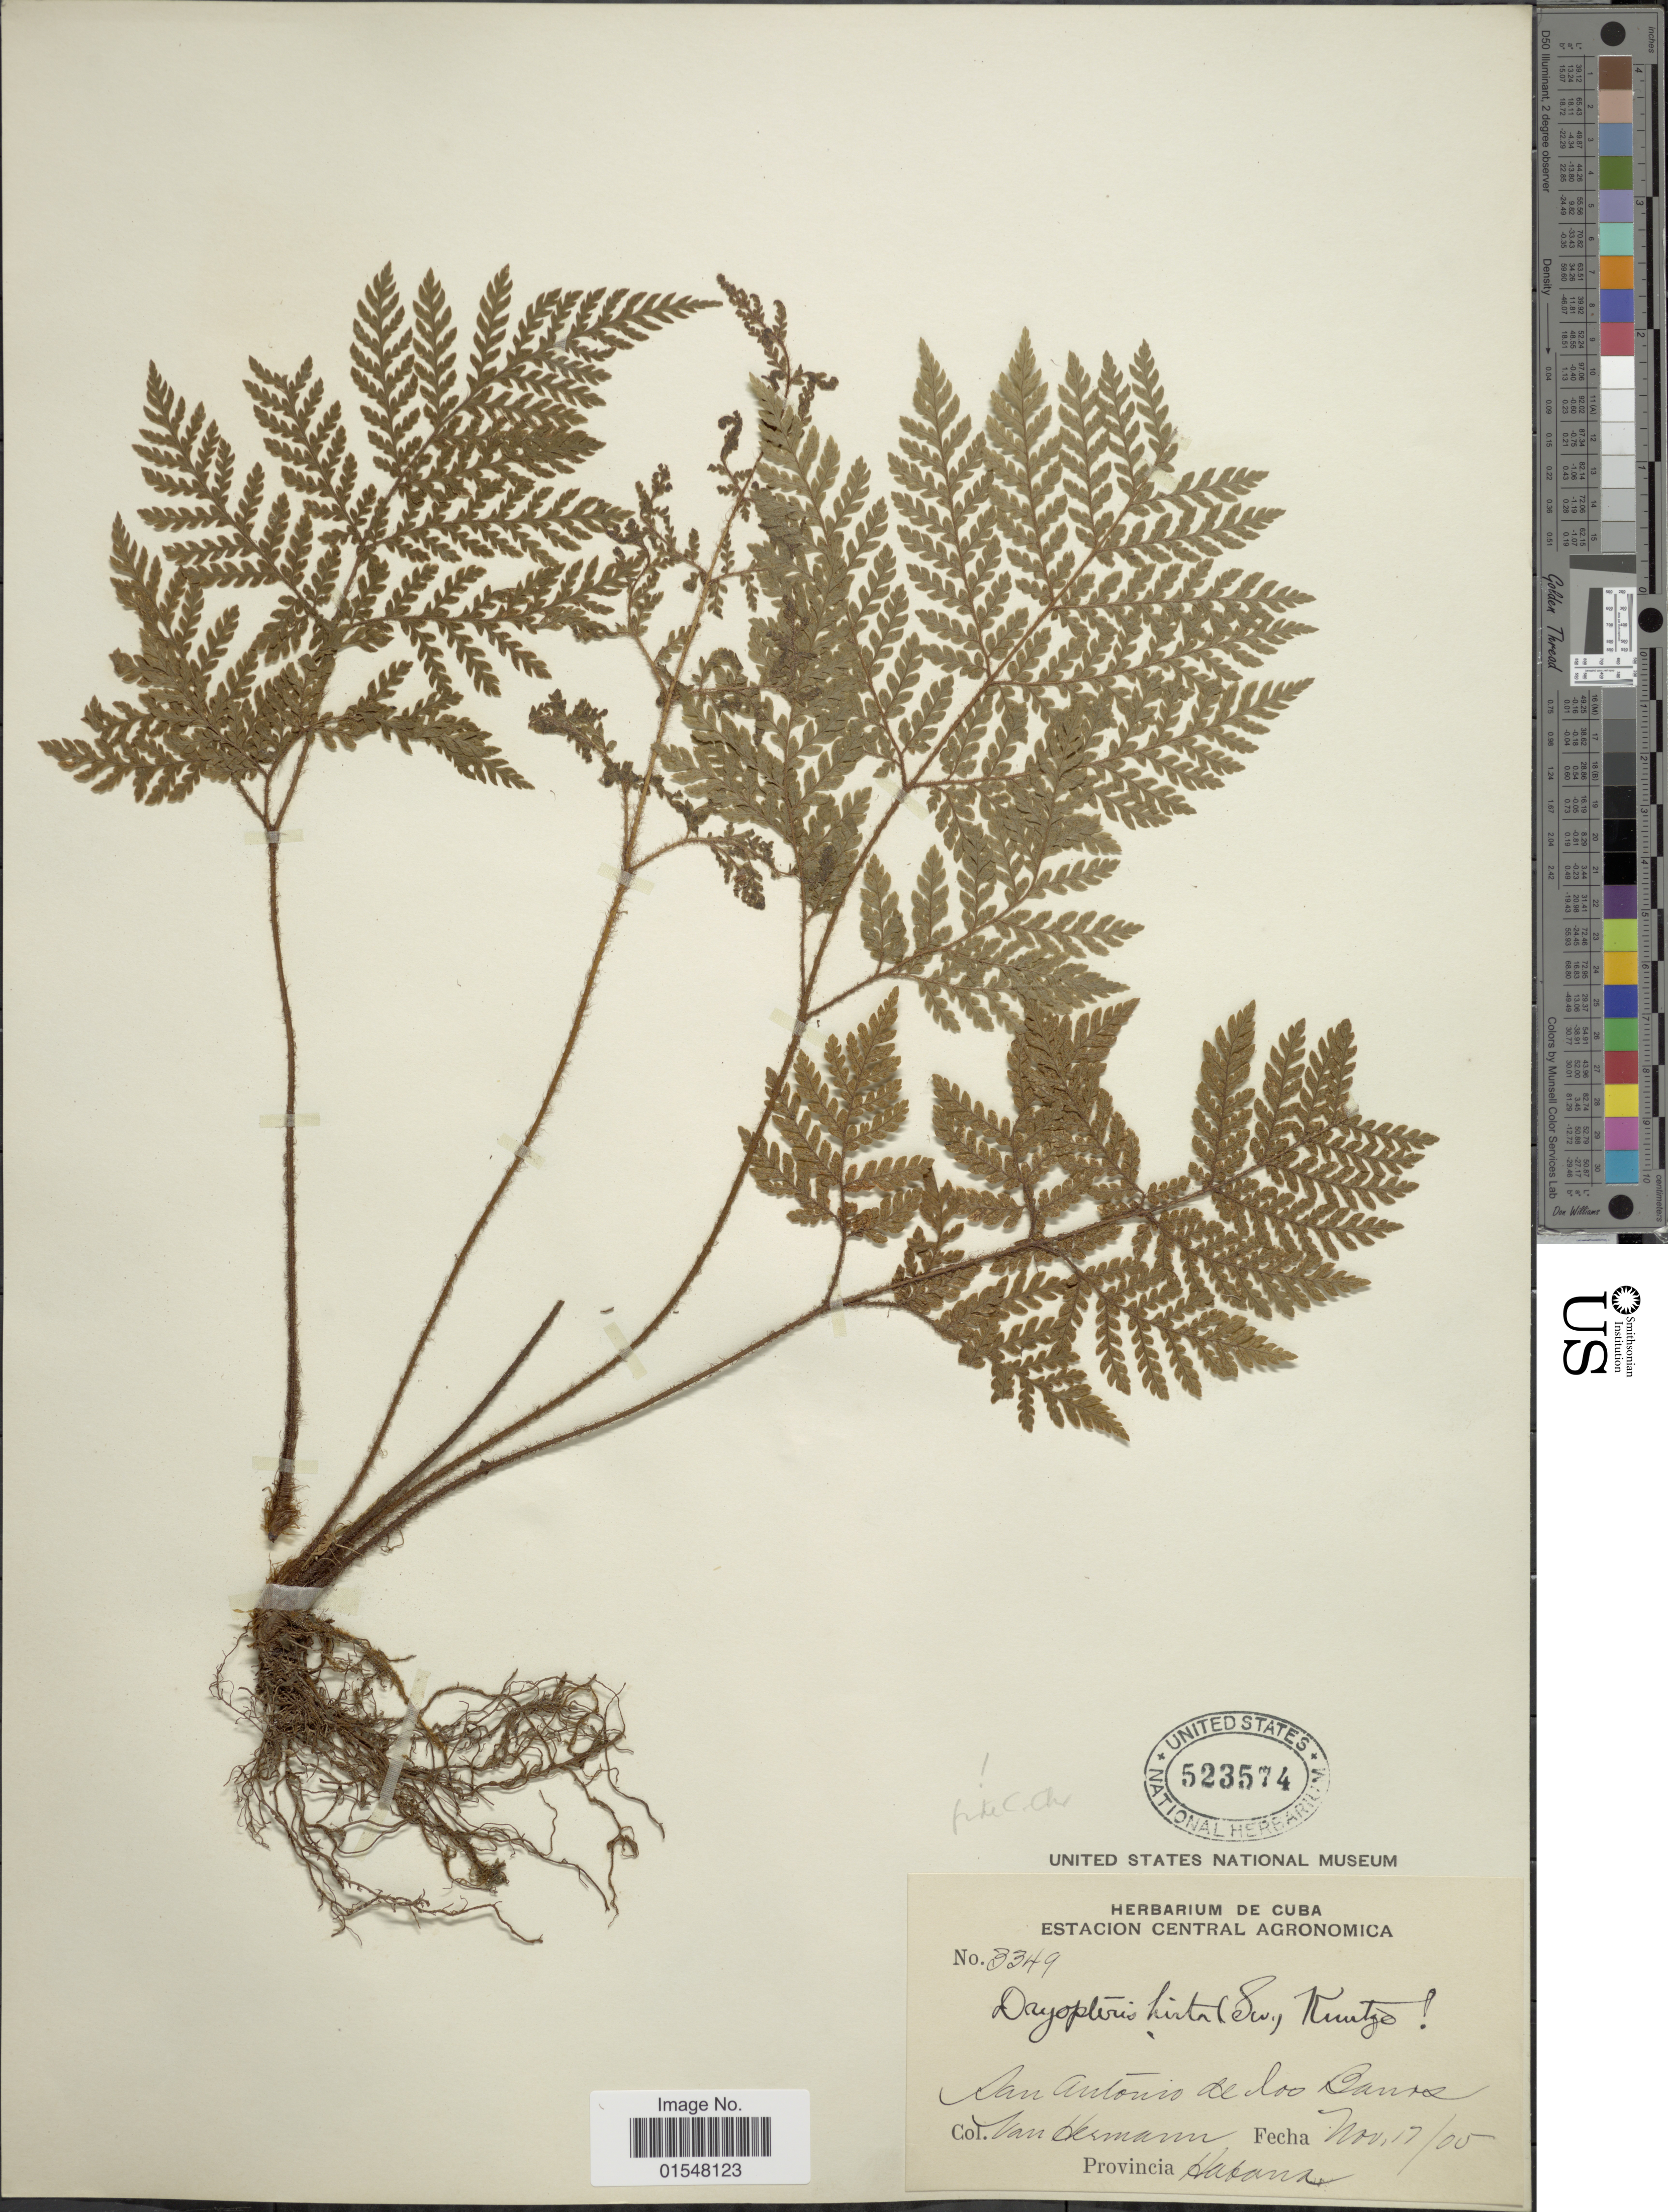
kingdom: Plantae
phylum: Tracheophyta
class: Polypodiopsida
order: Polypodiales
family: Dryopteridaceae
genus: Ctenitis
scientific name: Ctenitis hirta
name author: (Sw.) Ching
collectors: Van Hermann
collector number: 3349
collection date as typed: Transcribed d/m/y: 17/11/5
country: Cuba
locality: San Antonio de los Banos, provincia Havana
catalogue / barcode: US 523574